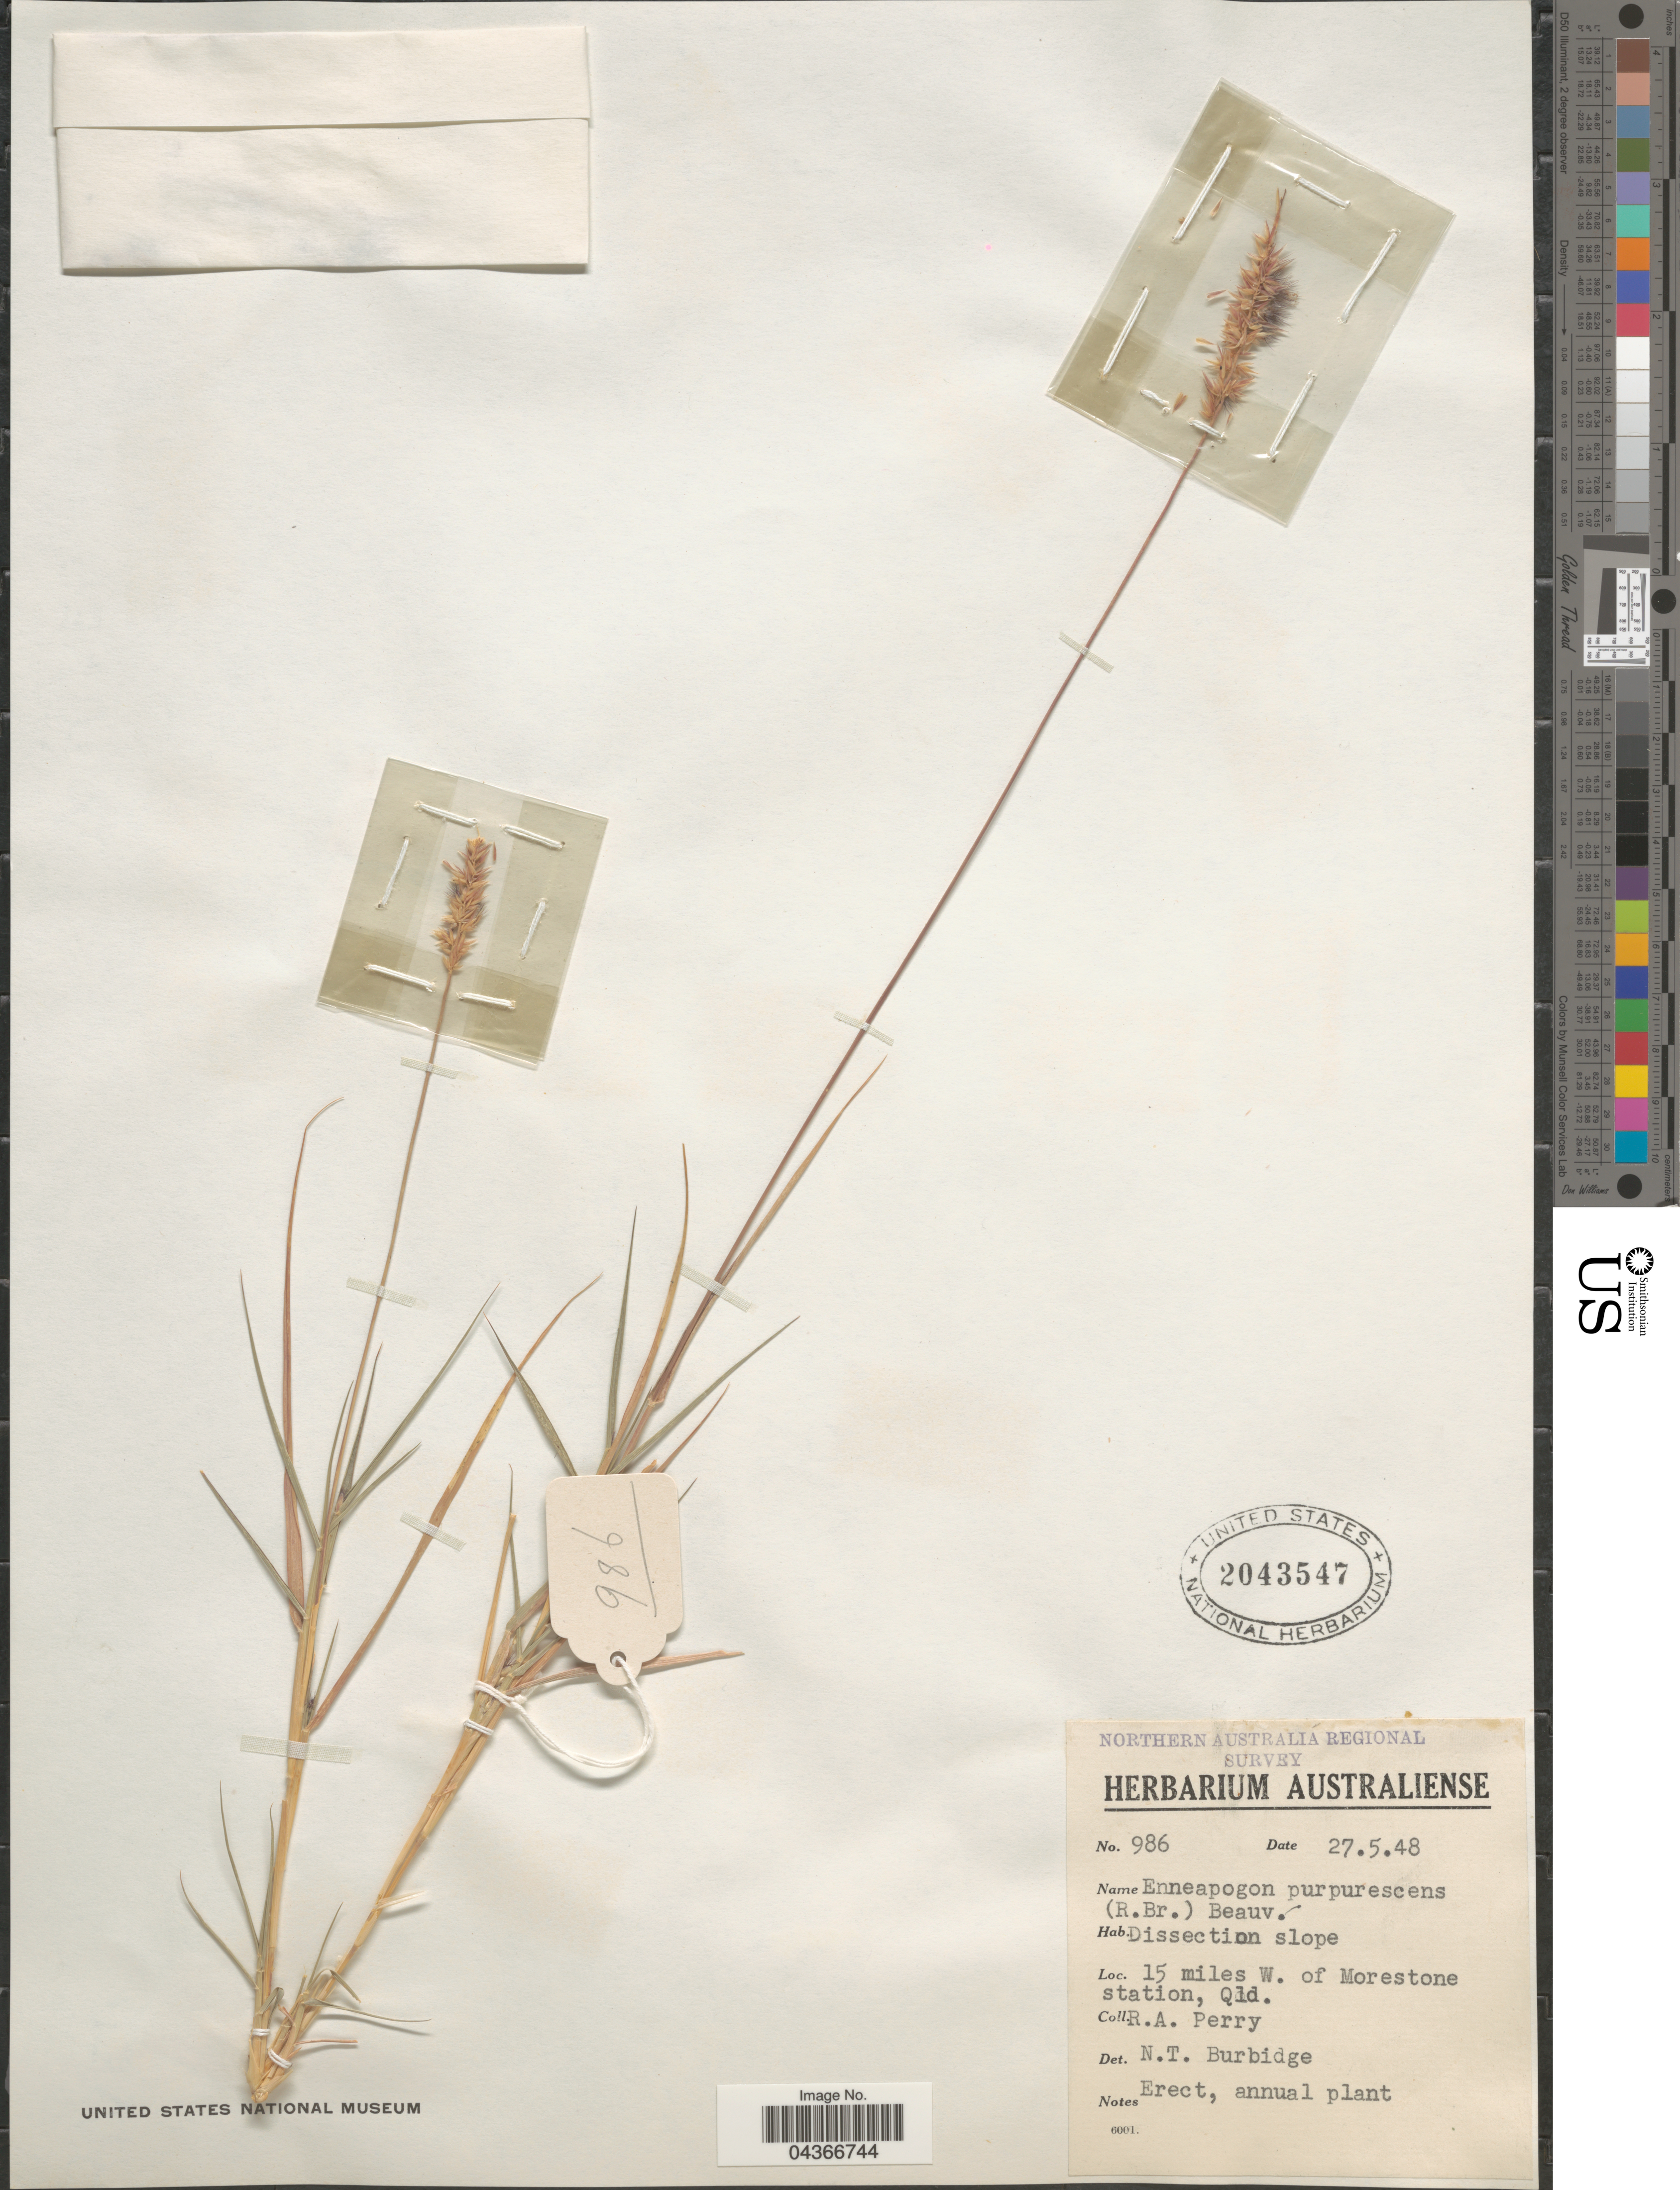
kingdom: Plantae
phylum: Tracheophyta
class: Liliopsida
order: Poales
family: Poaceae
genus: Enneapogon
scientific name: Enneapogon purpurascens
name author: (R. Br.) P. Beauv.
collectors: Perry, R. A.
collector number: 986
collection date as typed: Transcribed d/m/y: 27/5/48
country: Australia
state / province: Queensland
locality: Northern Australia Regional Survey. 15 miles W. of Morestone station.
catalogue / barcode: US 2043547